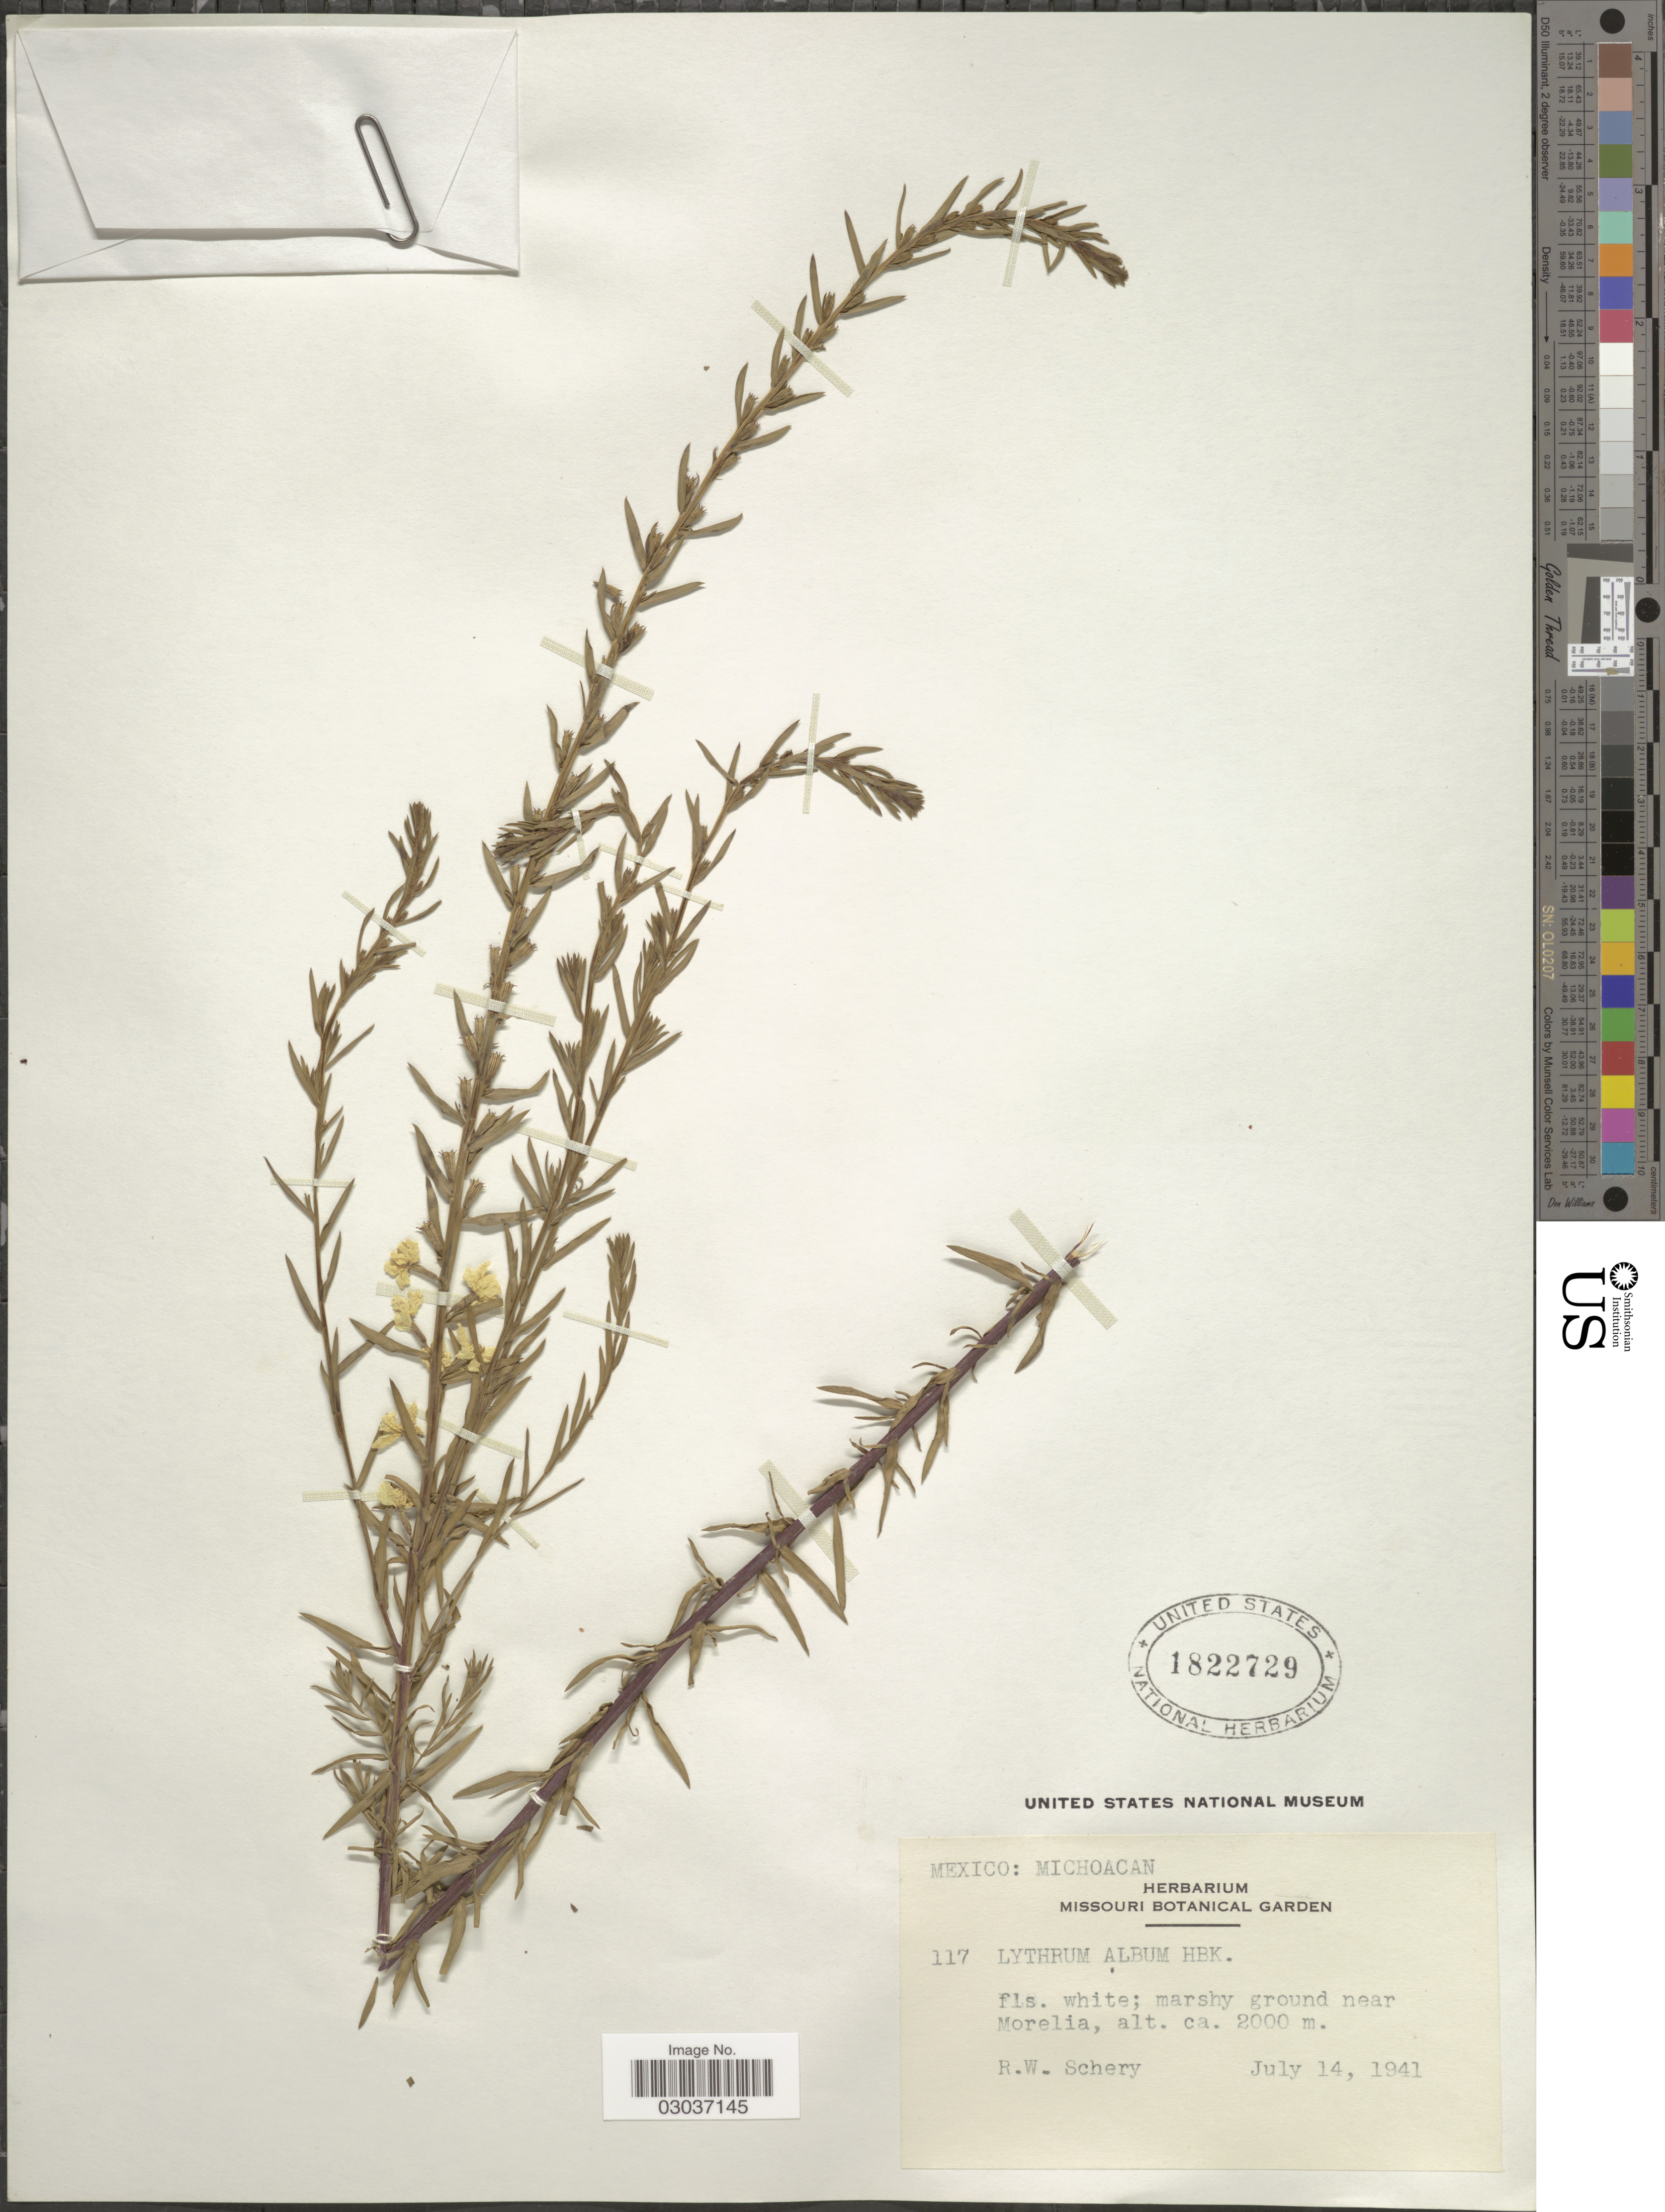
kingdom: Plantae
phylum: Tracheophyta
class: Magnoliopsida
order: Myrtales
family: Lythraceae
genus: Lythrum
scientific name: Lythrum album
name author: Kunth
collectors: R. W. Schery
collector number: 117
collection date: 1941-07-14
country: Mexico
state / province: Michoacán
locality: Marshy ground near Morelia.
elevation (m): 2000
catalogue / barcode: US 1822729